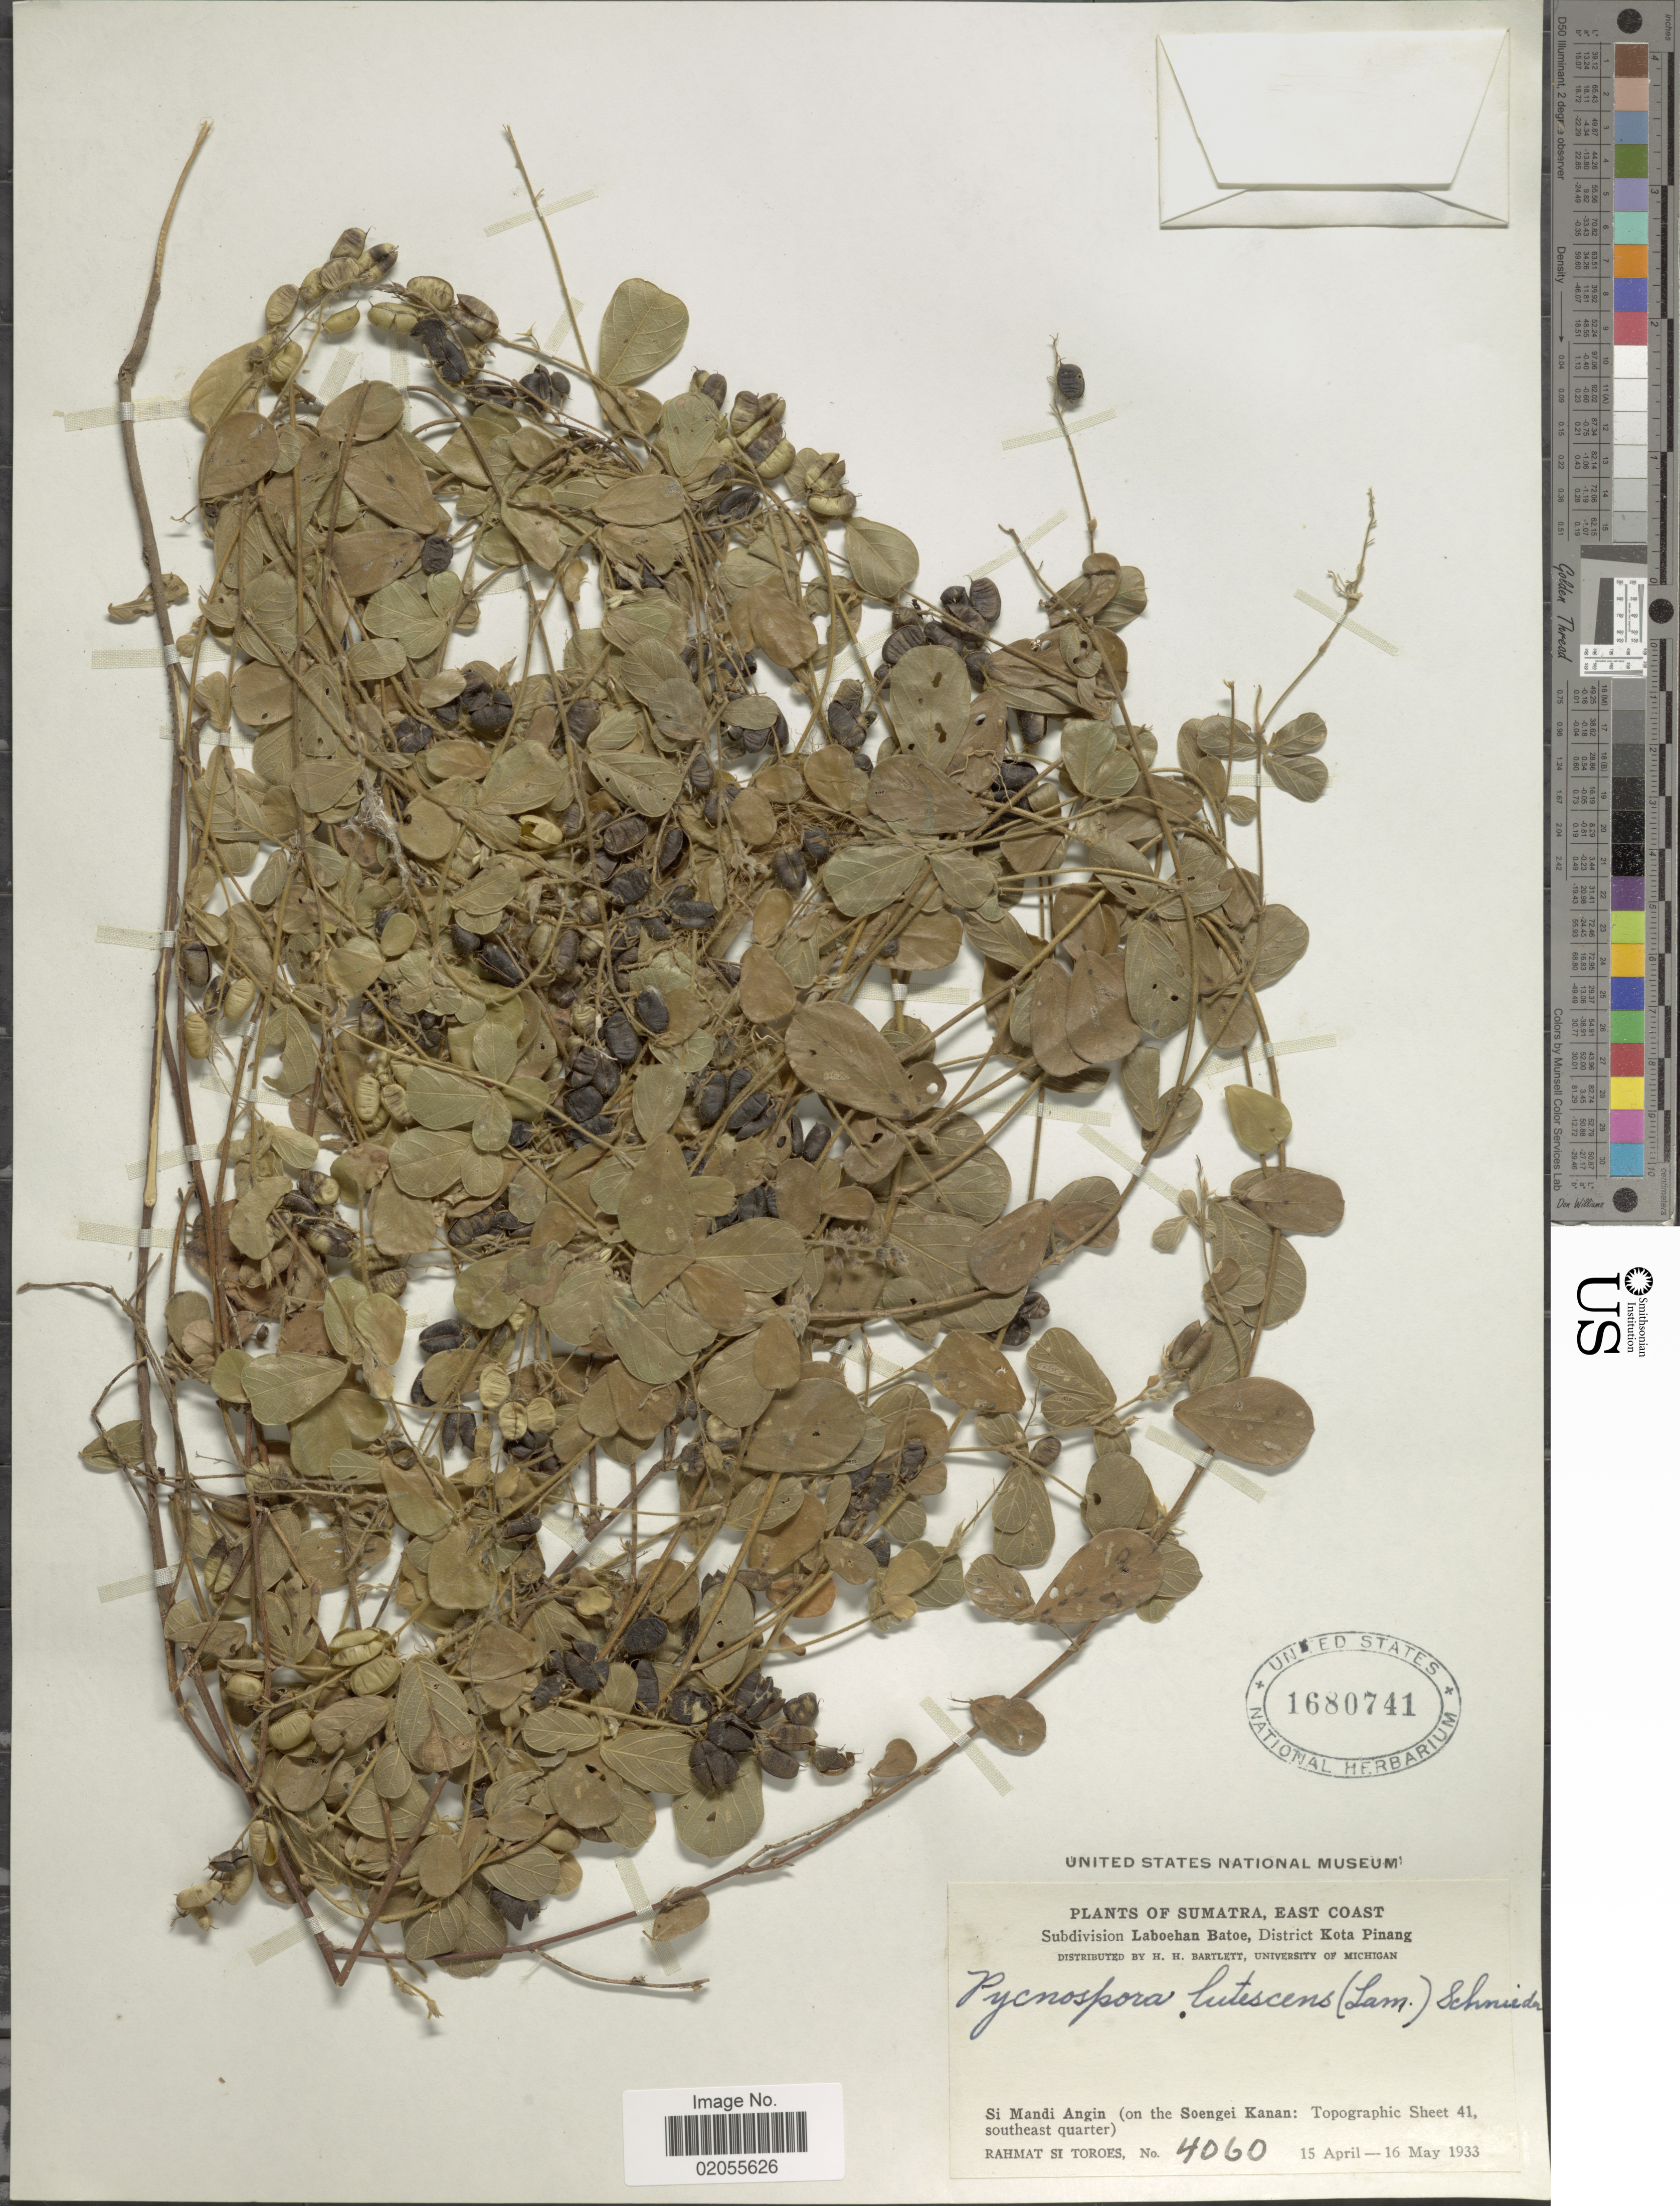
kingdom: Plantae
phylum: Tracheophyta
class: Magnoliopsida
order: Fabales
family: Fabaceae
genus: Pycnospora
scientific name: Pycnospora lutescens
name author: (Poir.) Schindl.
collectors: Rahmat Si Boeea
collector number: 4060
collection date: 1933-04-15/1933-05-16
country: Indonesia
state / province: Sumatra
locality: East Coast, Si Mandi Angin (on the Soengei Kanan: Topographic Sheet 41, southeast quarter), Subdivision Laboehan Batoe, District Kota Pinang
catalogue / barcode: US 1680741